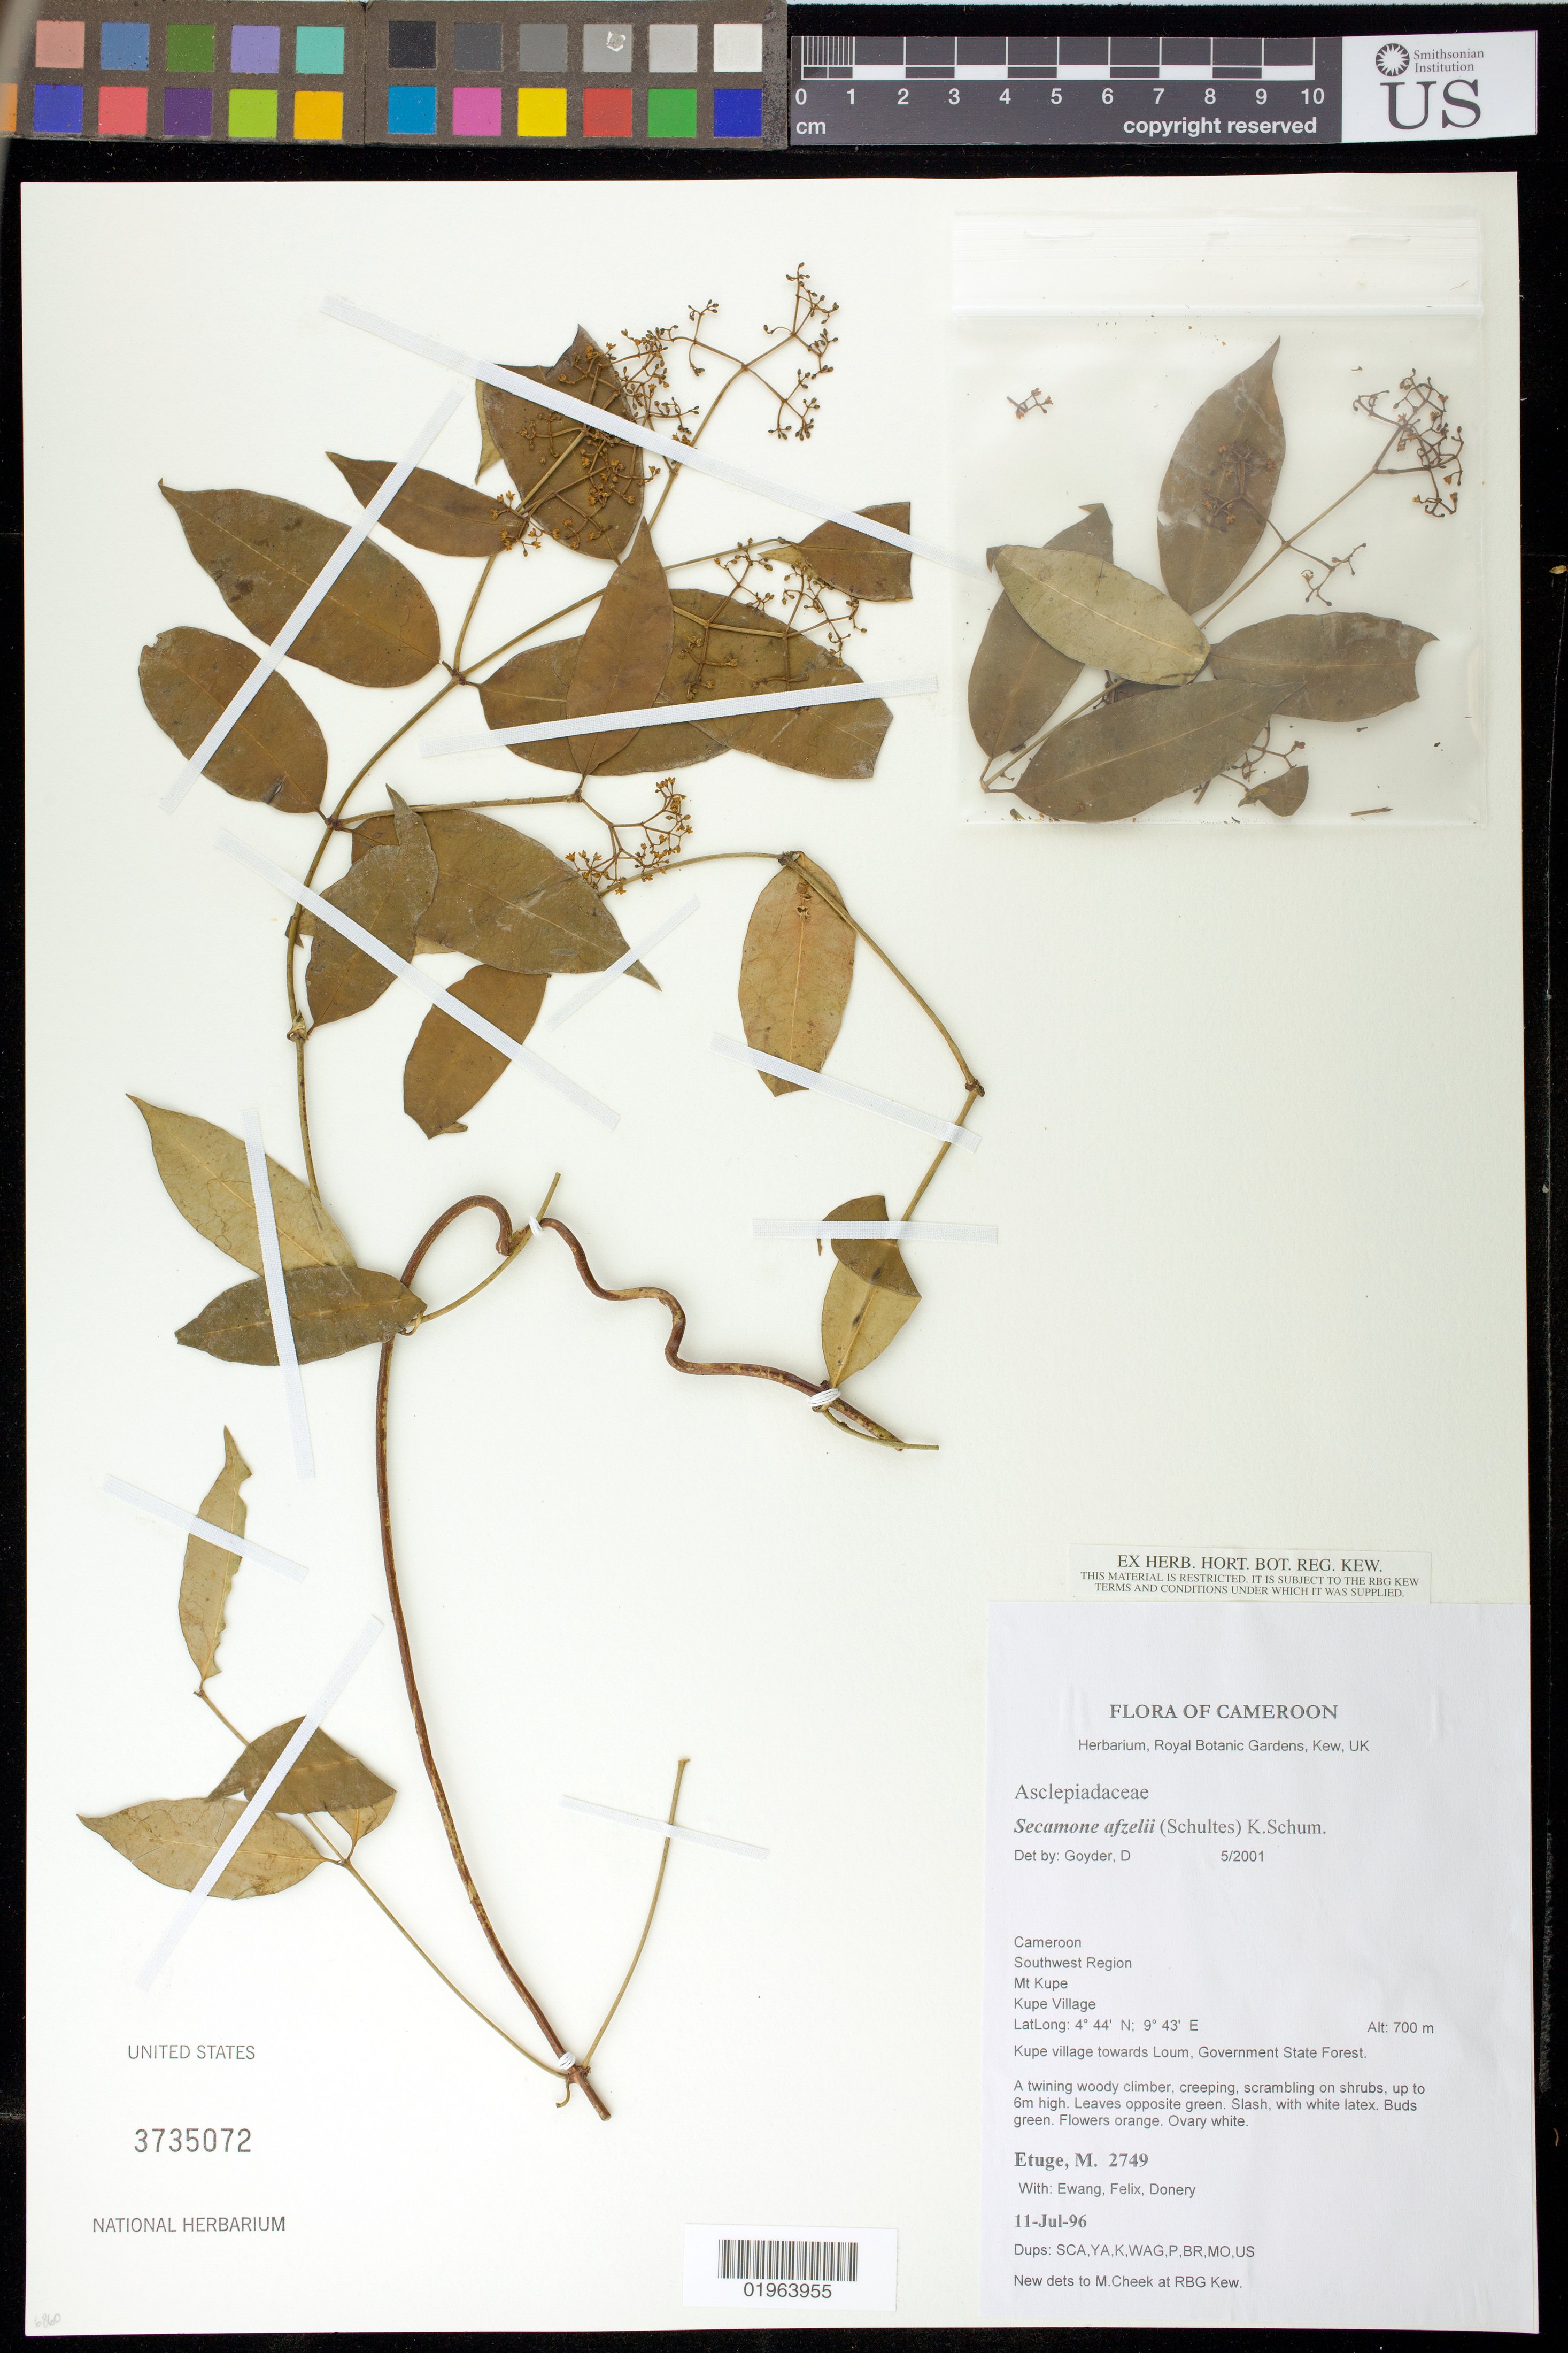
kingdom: Plantae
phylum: Tracheophyta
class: Magnoliopsida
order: Gentianales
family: Apocynaceae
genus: Secamone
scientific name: Secamone afzelii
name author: (Schult.) K. Schum.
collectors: M. Etuge, -. Felix, -. Ewang & -. Donery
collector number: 2749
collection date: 1996-07-11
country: Cameroon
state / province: Sud-Ouest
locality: Kupe Village towards Loum, Government State forest, Mount Kupe,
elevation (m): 700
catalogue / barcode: US 3735072